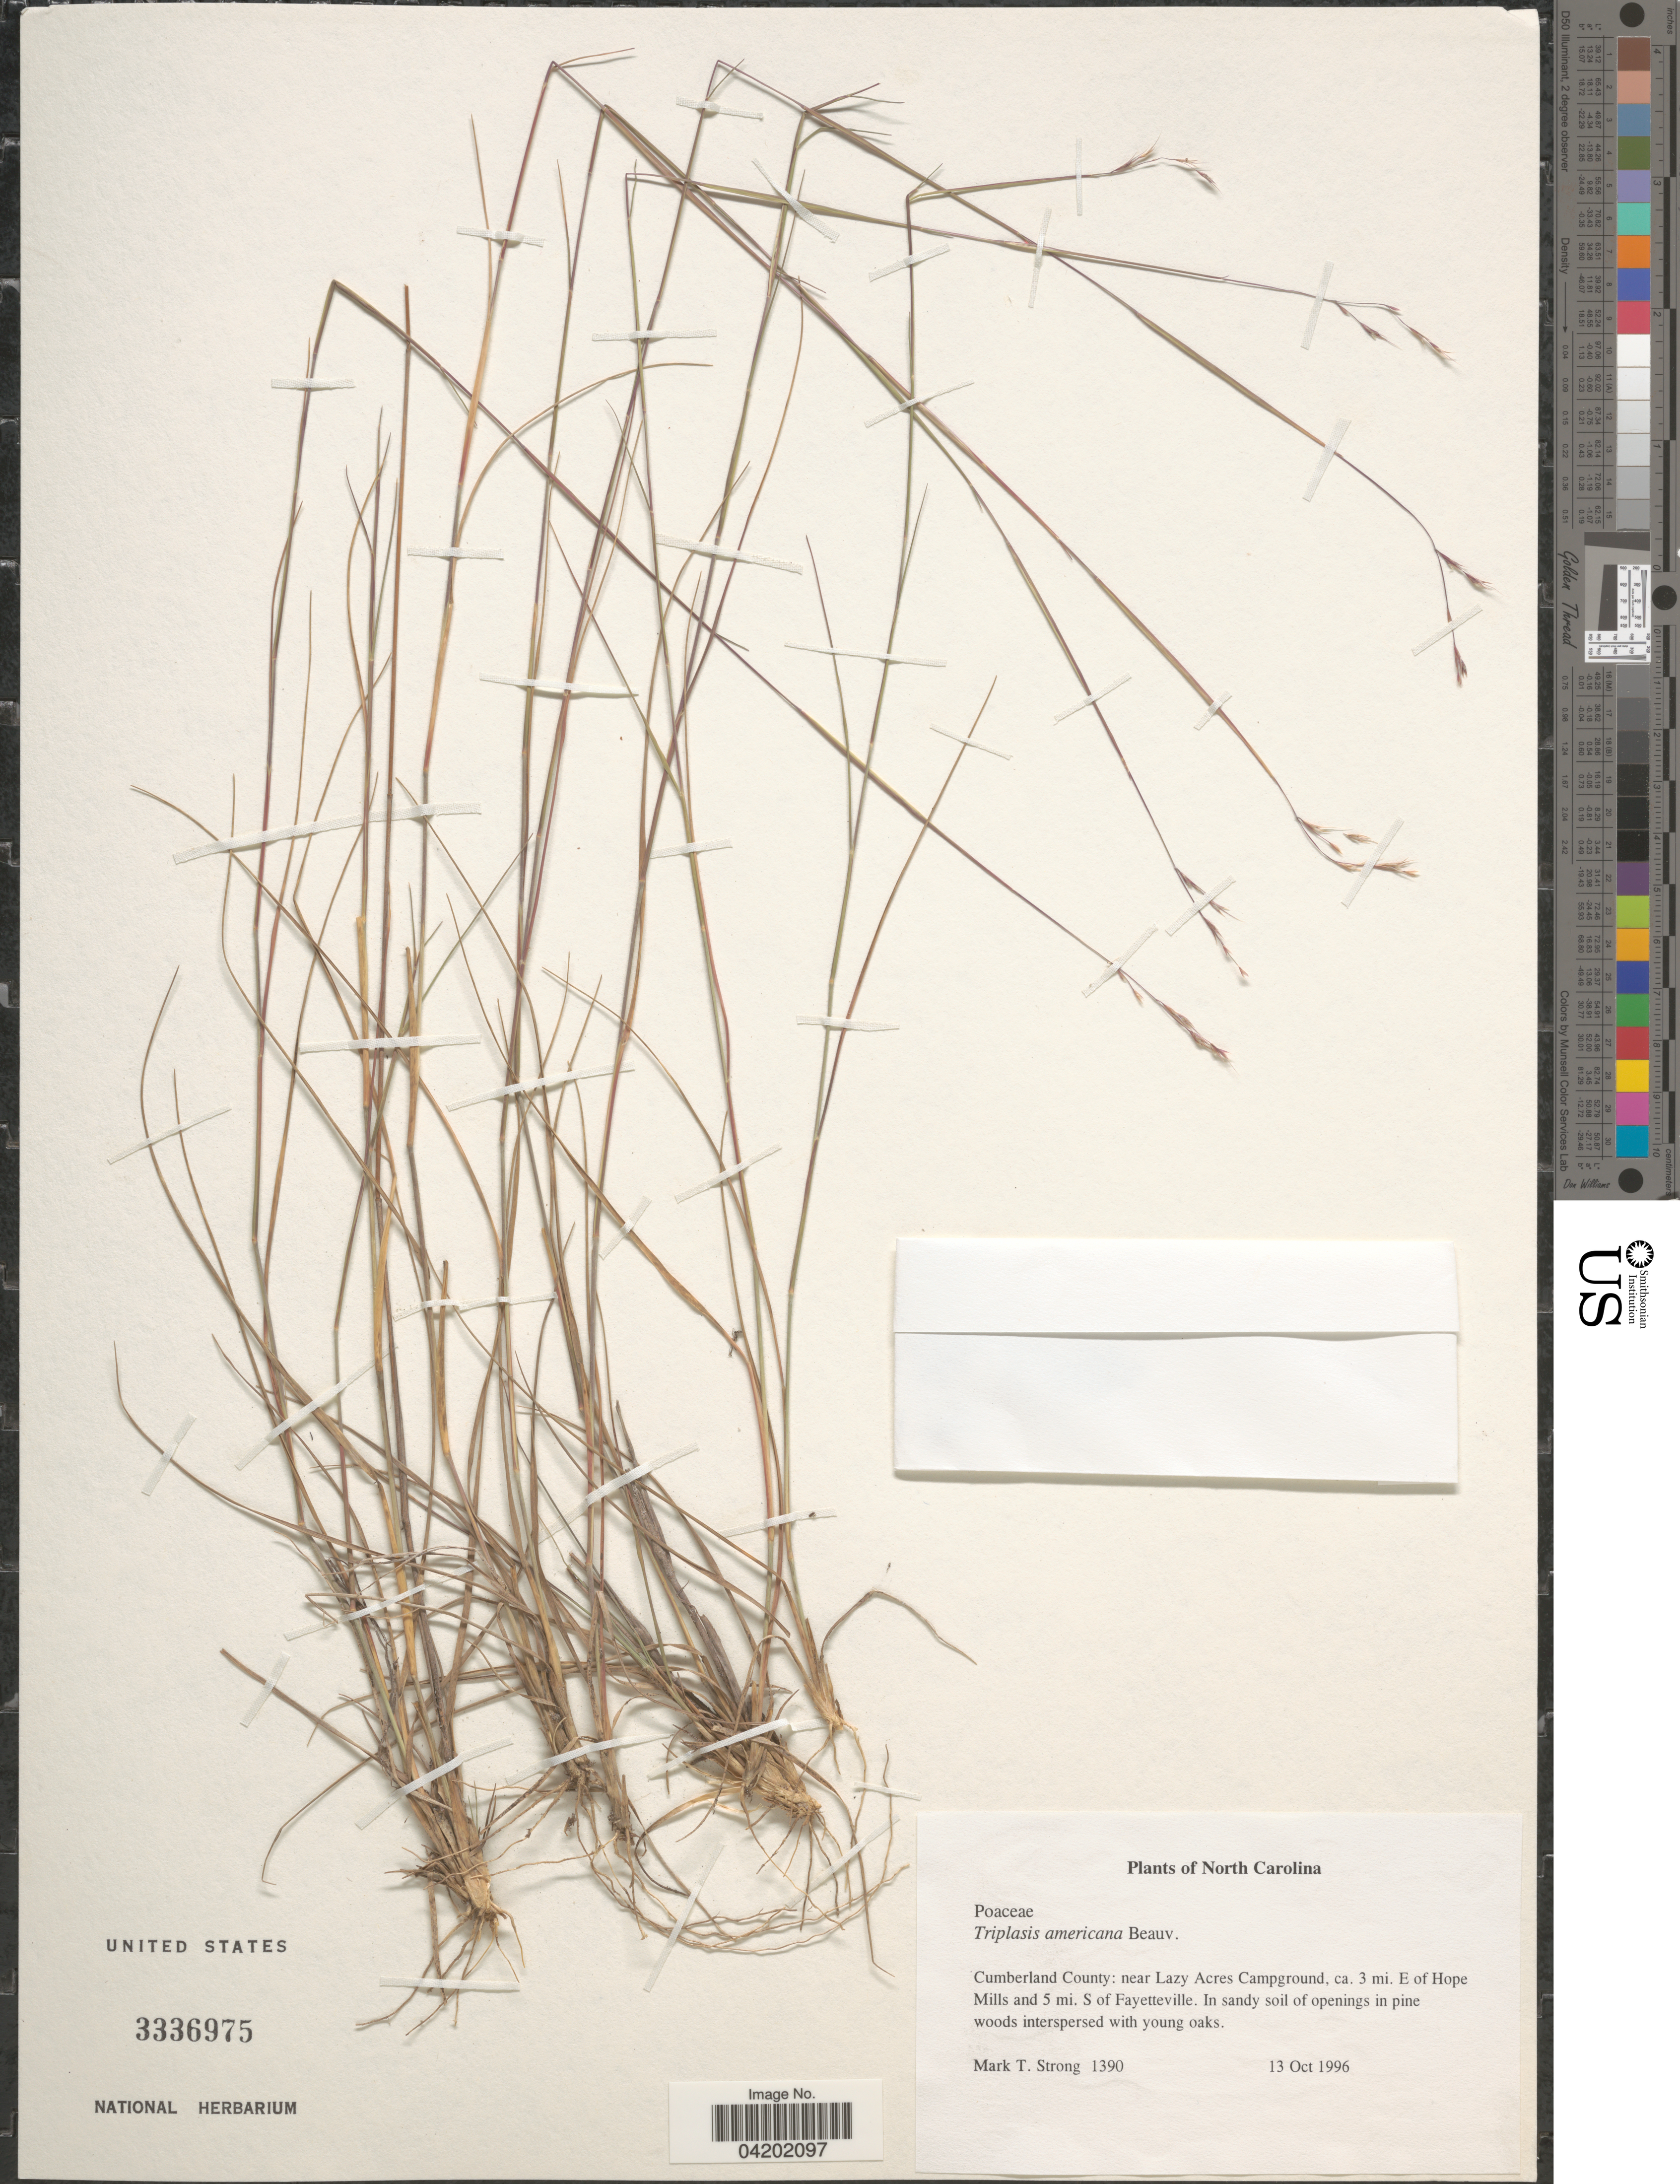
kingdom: Plantae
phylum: Tracheophyta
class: Liliopsida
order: Poales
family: Poaceae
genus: Triplasis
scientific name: Triplasis americana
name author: P. Beauv.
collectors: M. T. Strong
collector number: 1390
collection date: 1996-10-13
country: United States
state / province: North Carolina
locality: Cumberland County; near Lazy Acres Campground, ca. 3 mi. E of Hope Mills and 5 mi. S of Fayetteville. In sandy soil of openings in pine woods interspersed with young oaks.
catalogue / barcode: US 3336975